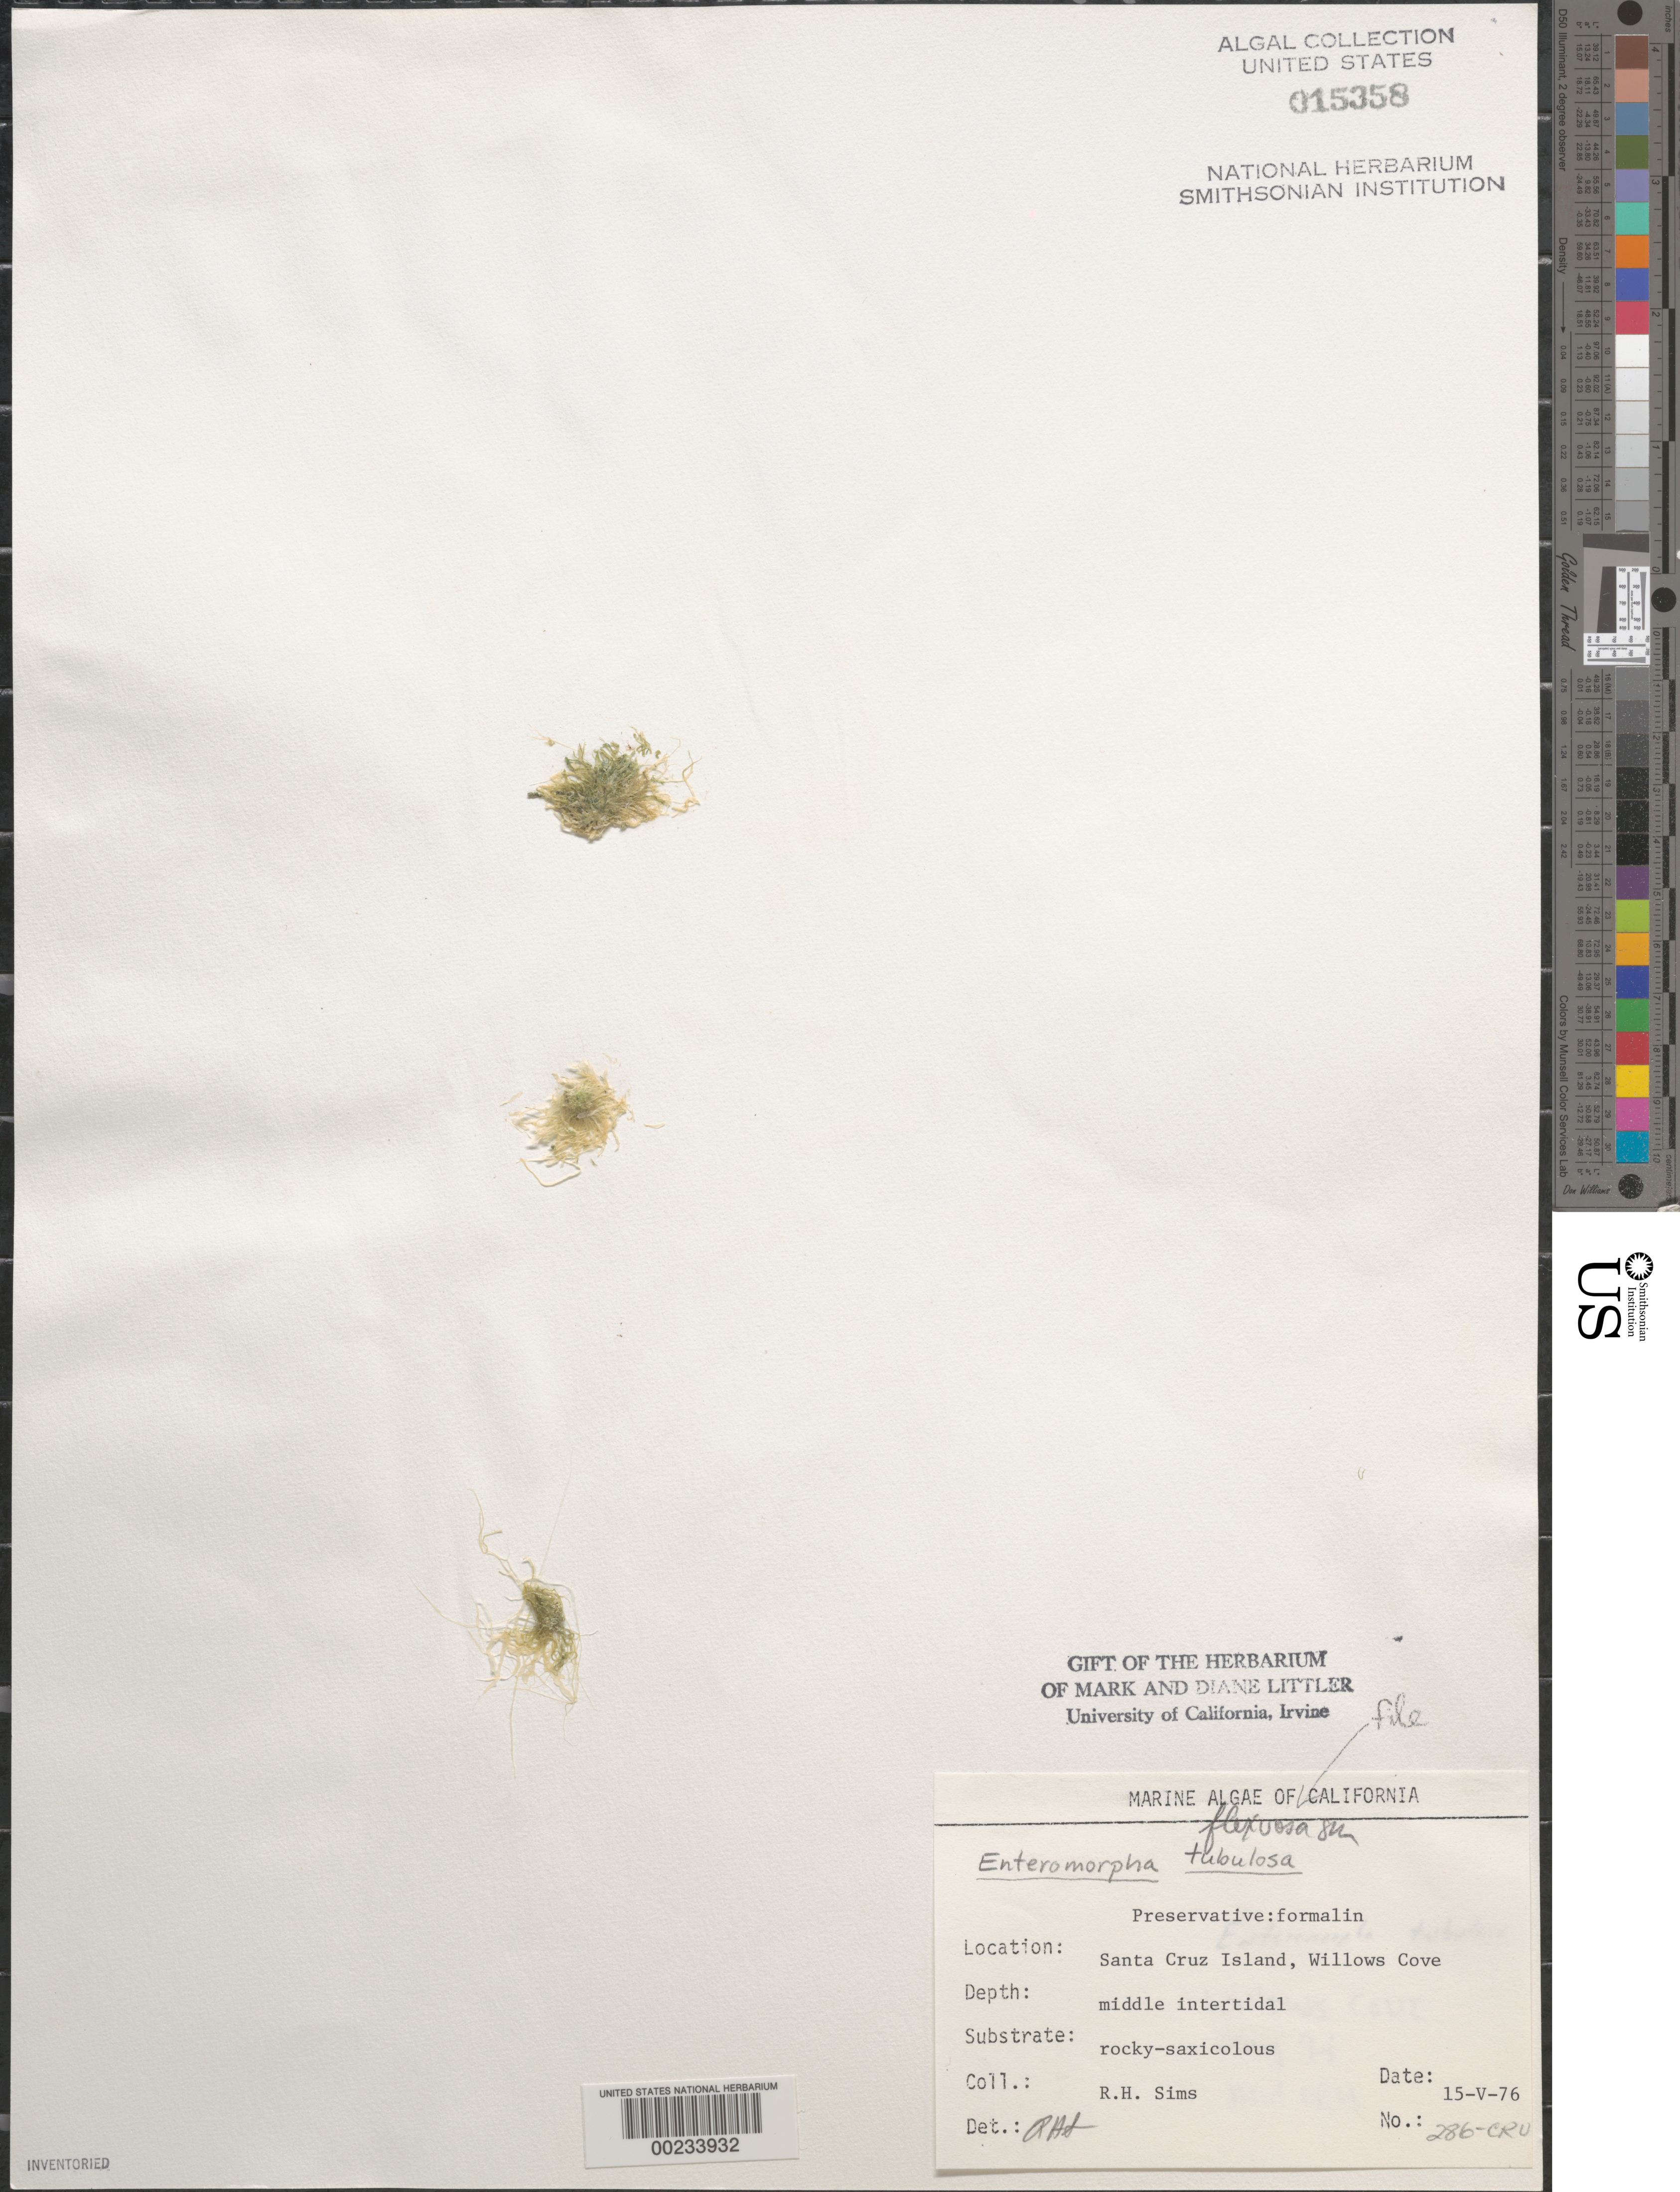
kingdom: Plantae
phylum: Chlorophyta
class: Ulvophyceae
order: Ulvales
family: Ulvaceae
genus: Ulva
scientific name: Ulva flexuosa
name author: Wulfen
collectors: R. H. Sims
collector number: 286-cru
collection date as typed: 15 May 1976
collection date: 1976-05-15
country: United States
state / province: California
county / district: Santa Barbara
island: Santa Cruz Island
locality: Willows Cove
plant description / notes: BLM-SOCALBIGHT Rocky Intertidal Survey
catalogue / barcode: US 15358